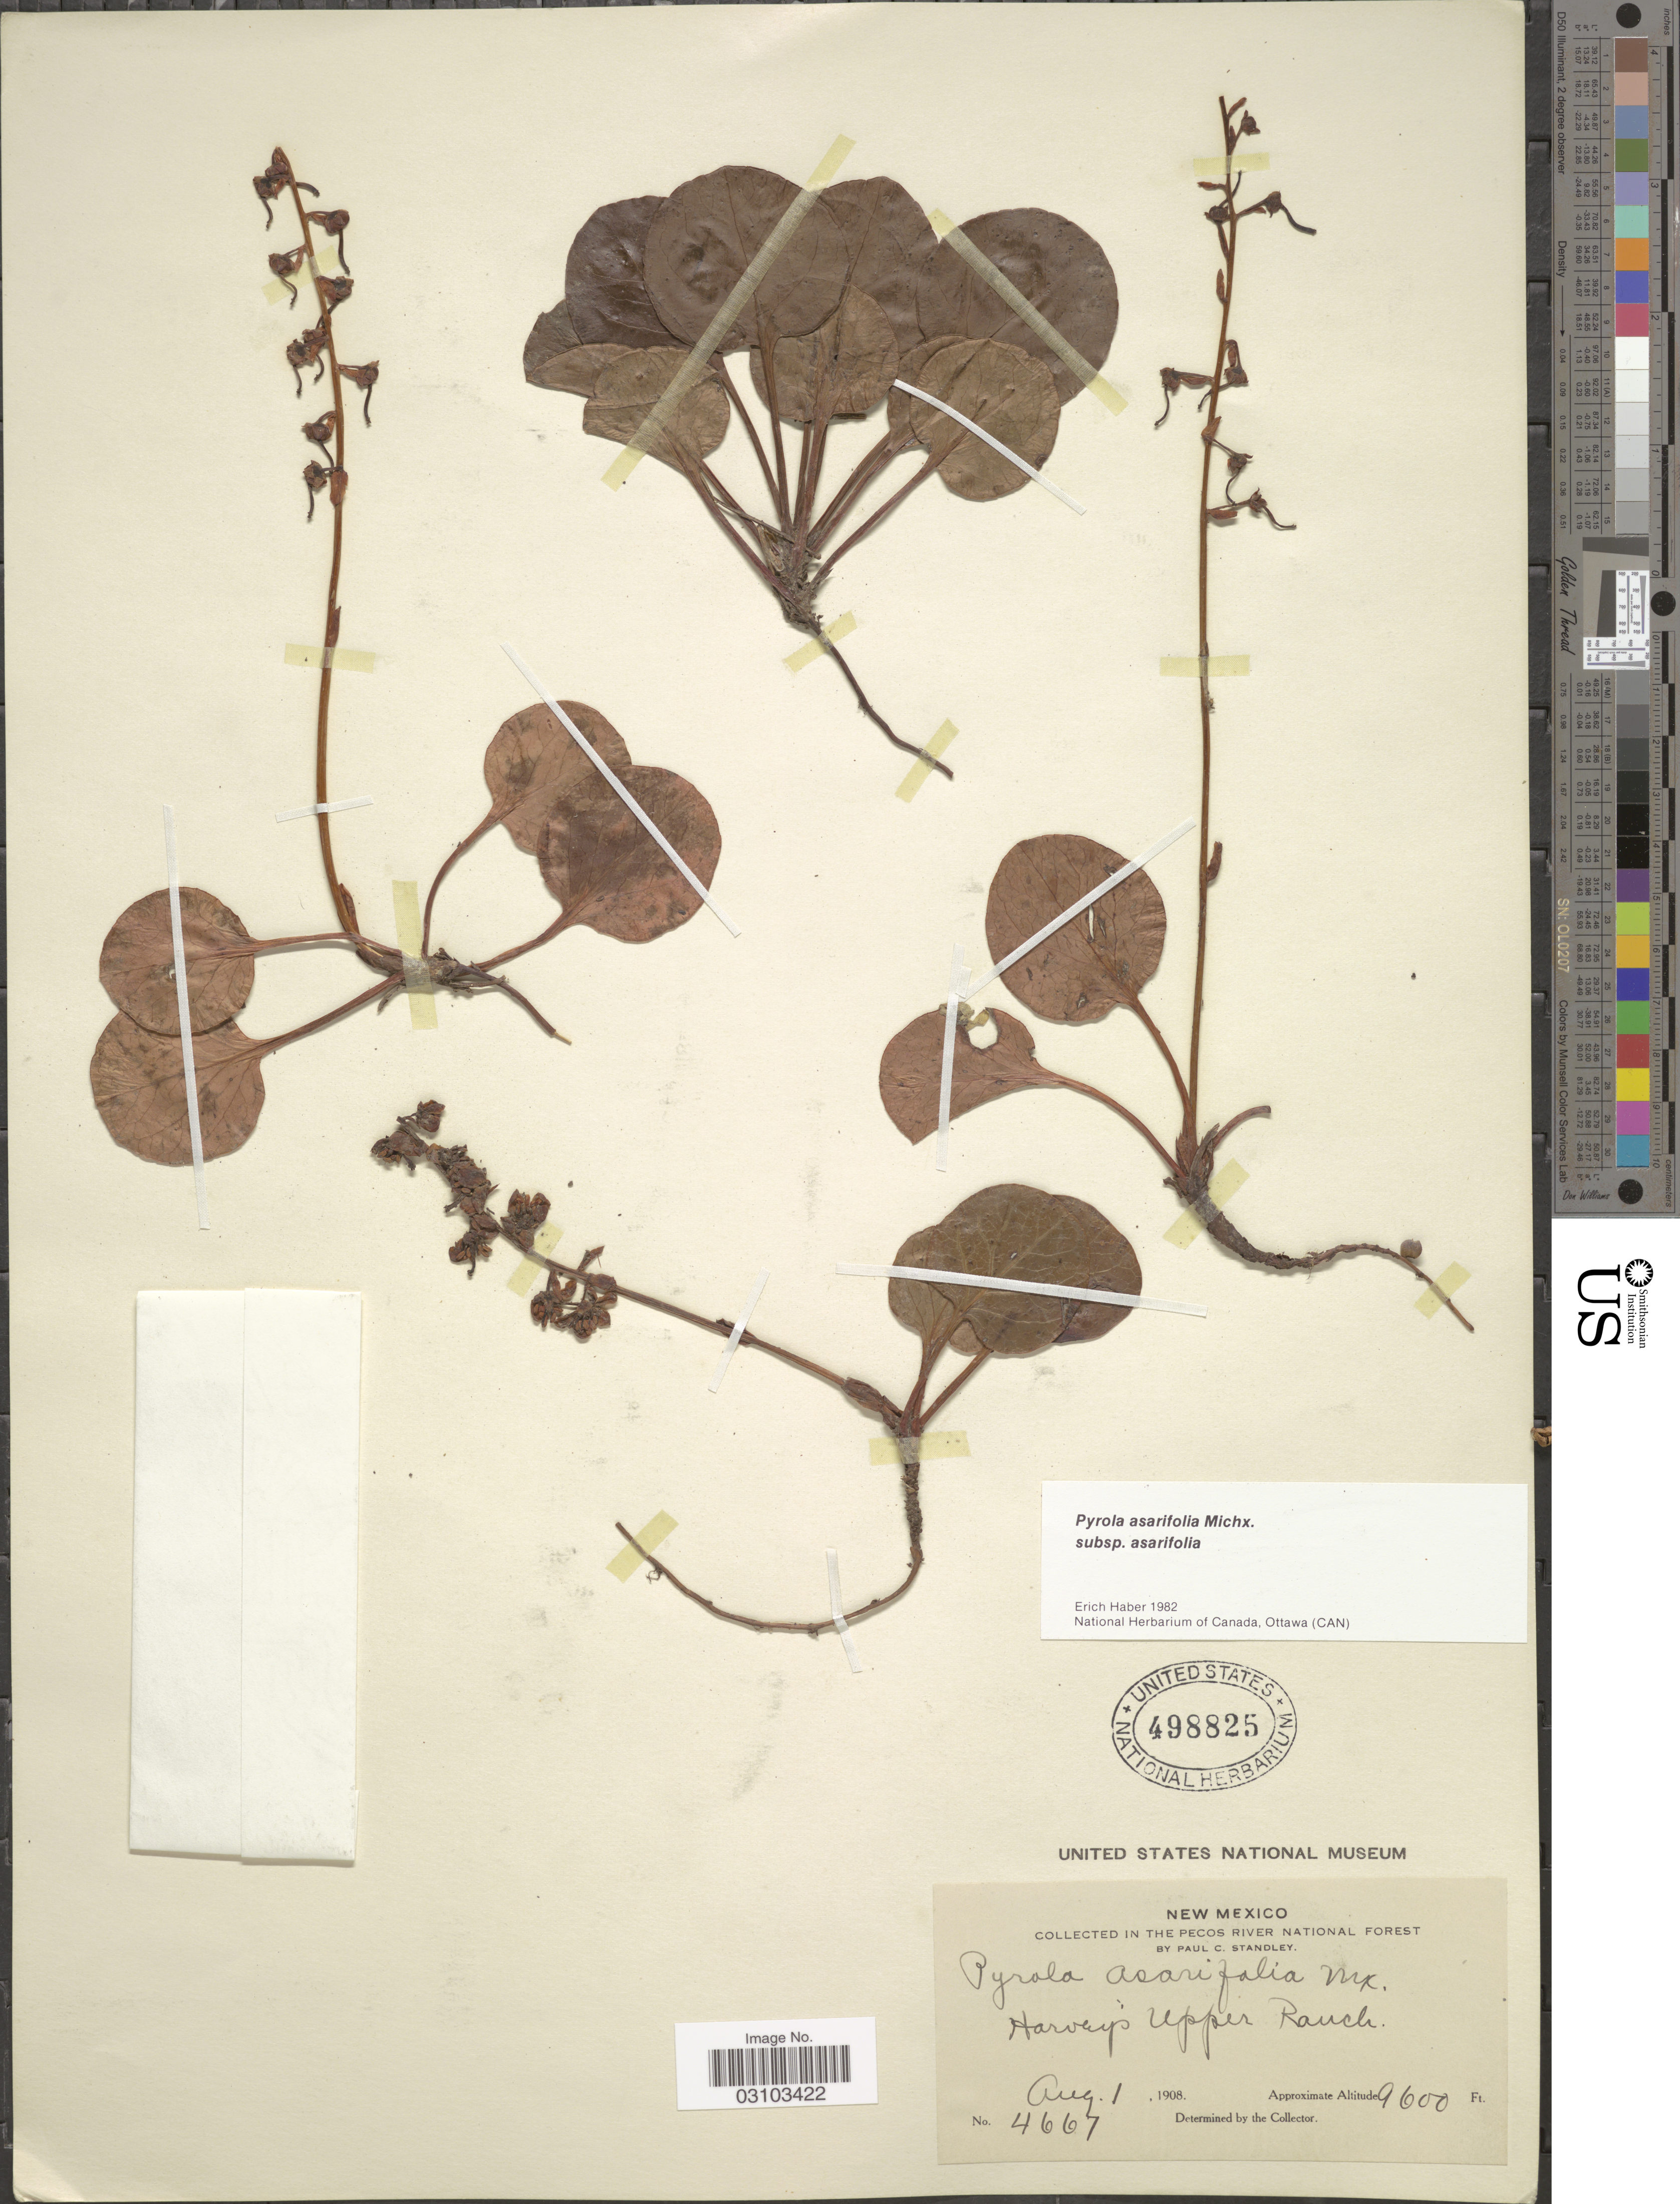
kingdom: Plantae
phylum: Tracheophyta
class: Magnoliopsida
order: Ericales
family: Ericaceae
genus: Pyrola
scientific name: Pyrola asarifolia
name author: Michx.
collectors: P. C. Standley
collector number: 4667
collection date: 1908-08-01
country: United States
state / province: New Mexico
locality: In the Pecos River National Forest, Harvey's Upper Ranch.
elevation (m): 2926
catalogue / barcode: US 498825